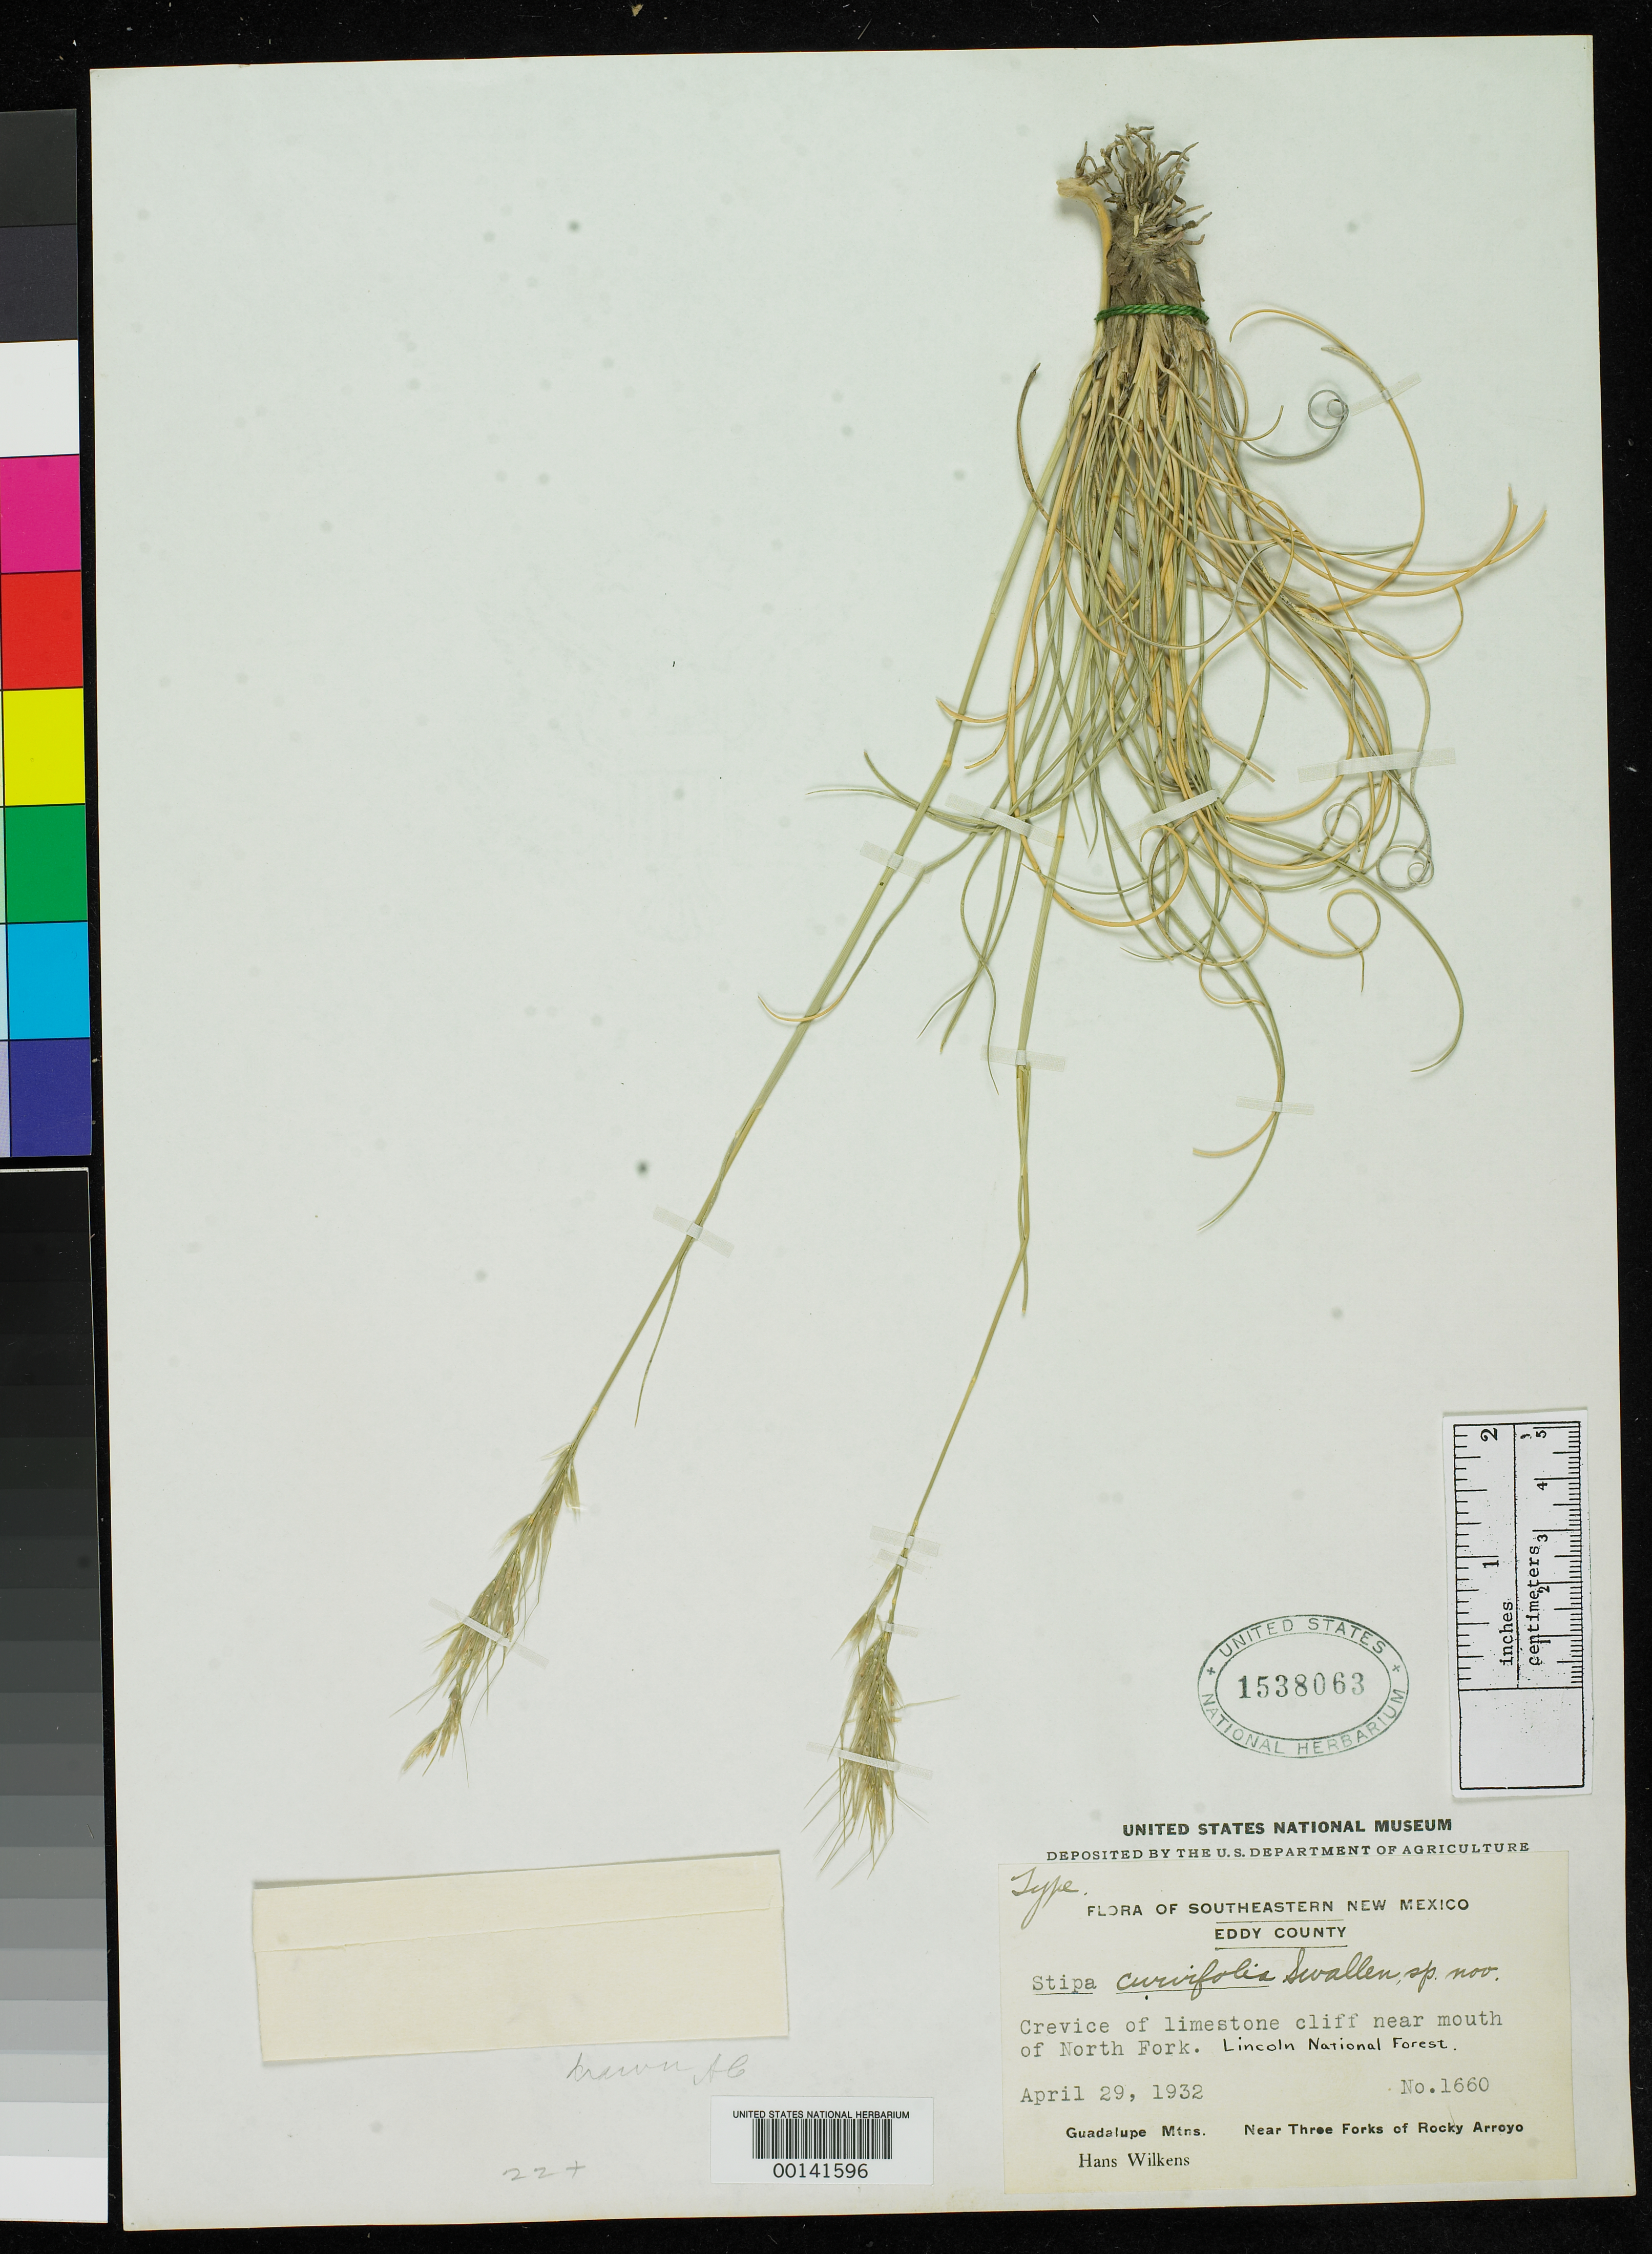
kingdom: Plantae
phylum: Tracheophyta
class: Liliopsida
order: Poales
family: Poaceae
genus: Stipa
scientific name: Stipa curvifolia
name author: Swallen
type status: Isotype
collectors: H. Wilkens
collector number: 1660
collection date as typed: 29 Apr 1932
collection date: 1932-04-29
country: United States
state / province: New Mexico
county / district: Eddy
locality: Lincoln Natl. Forest, N. fork near Three Forks of rocky arroyo, Guadalupe Mts.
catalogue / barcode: US 1538063